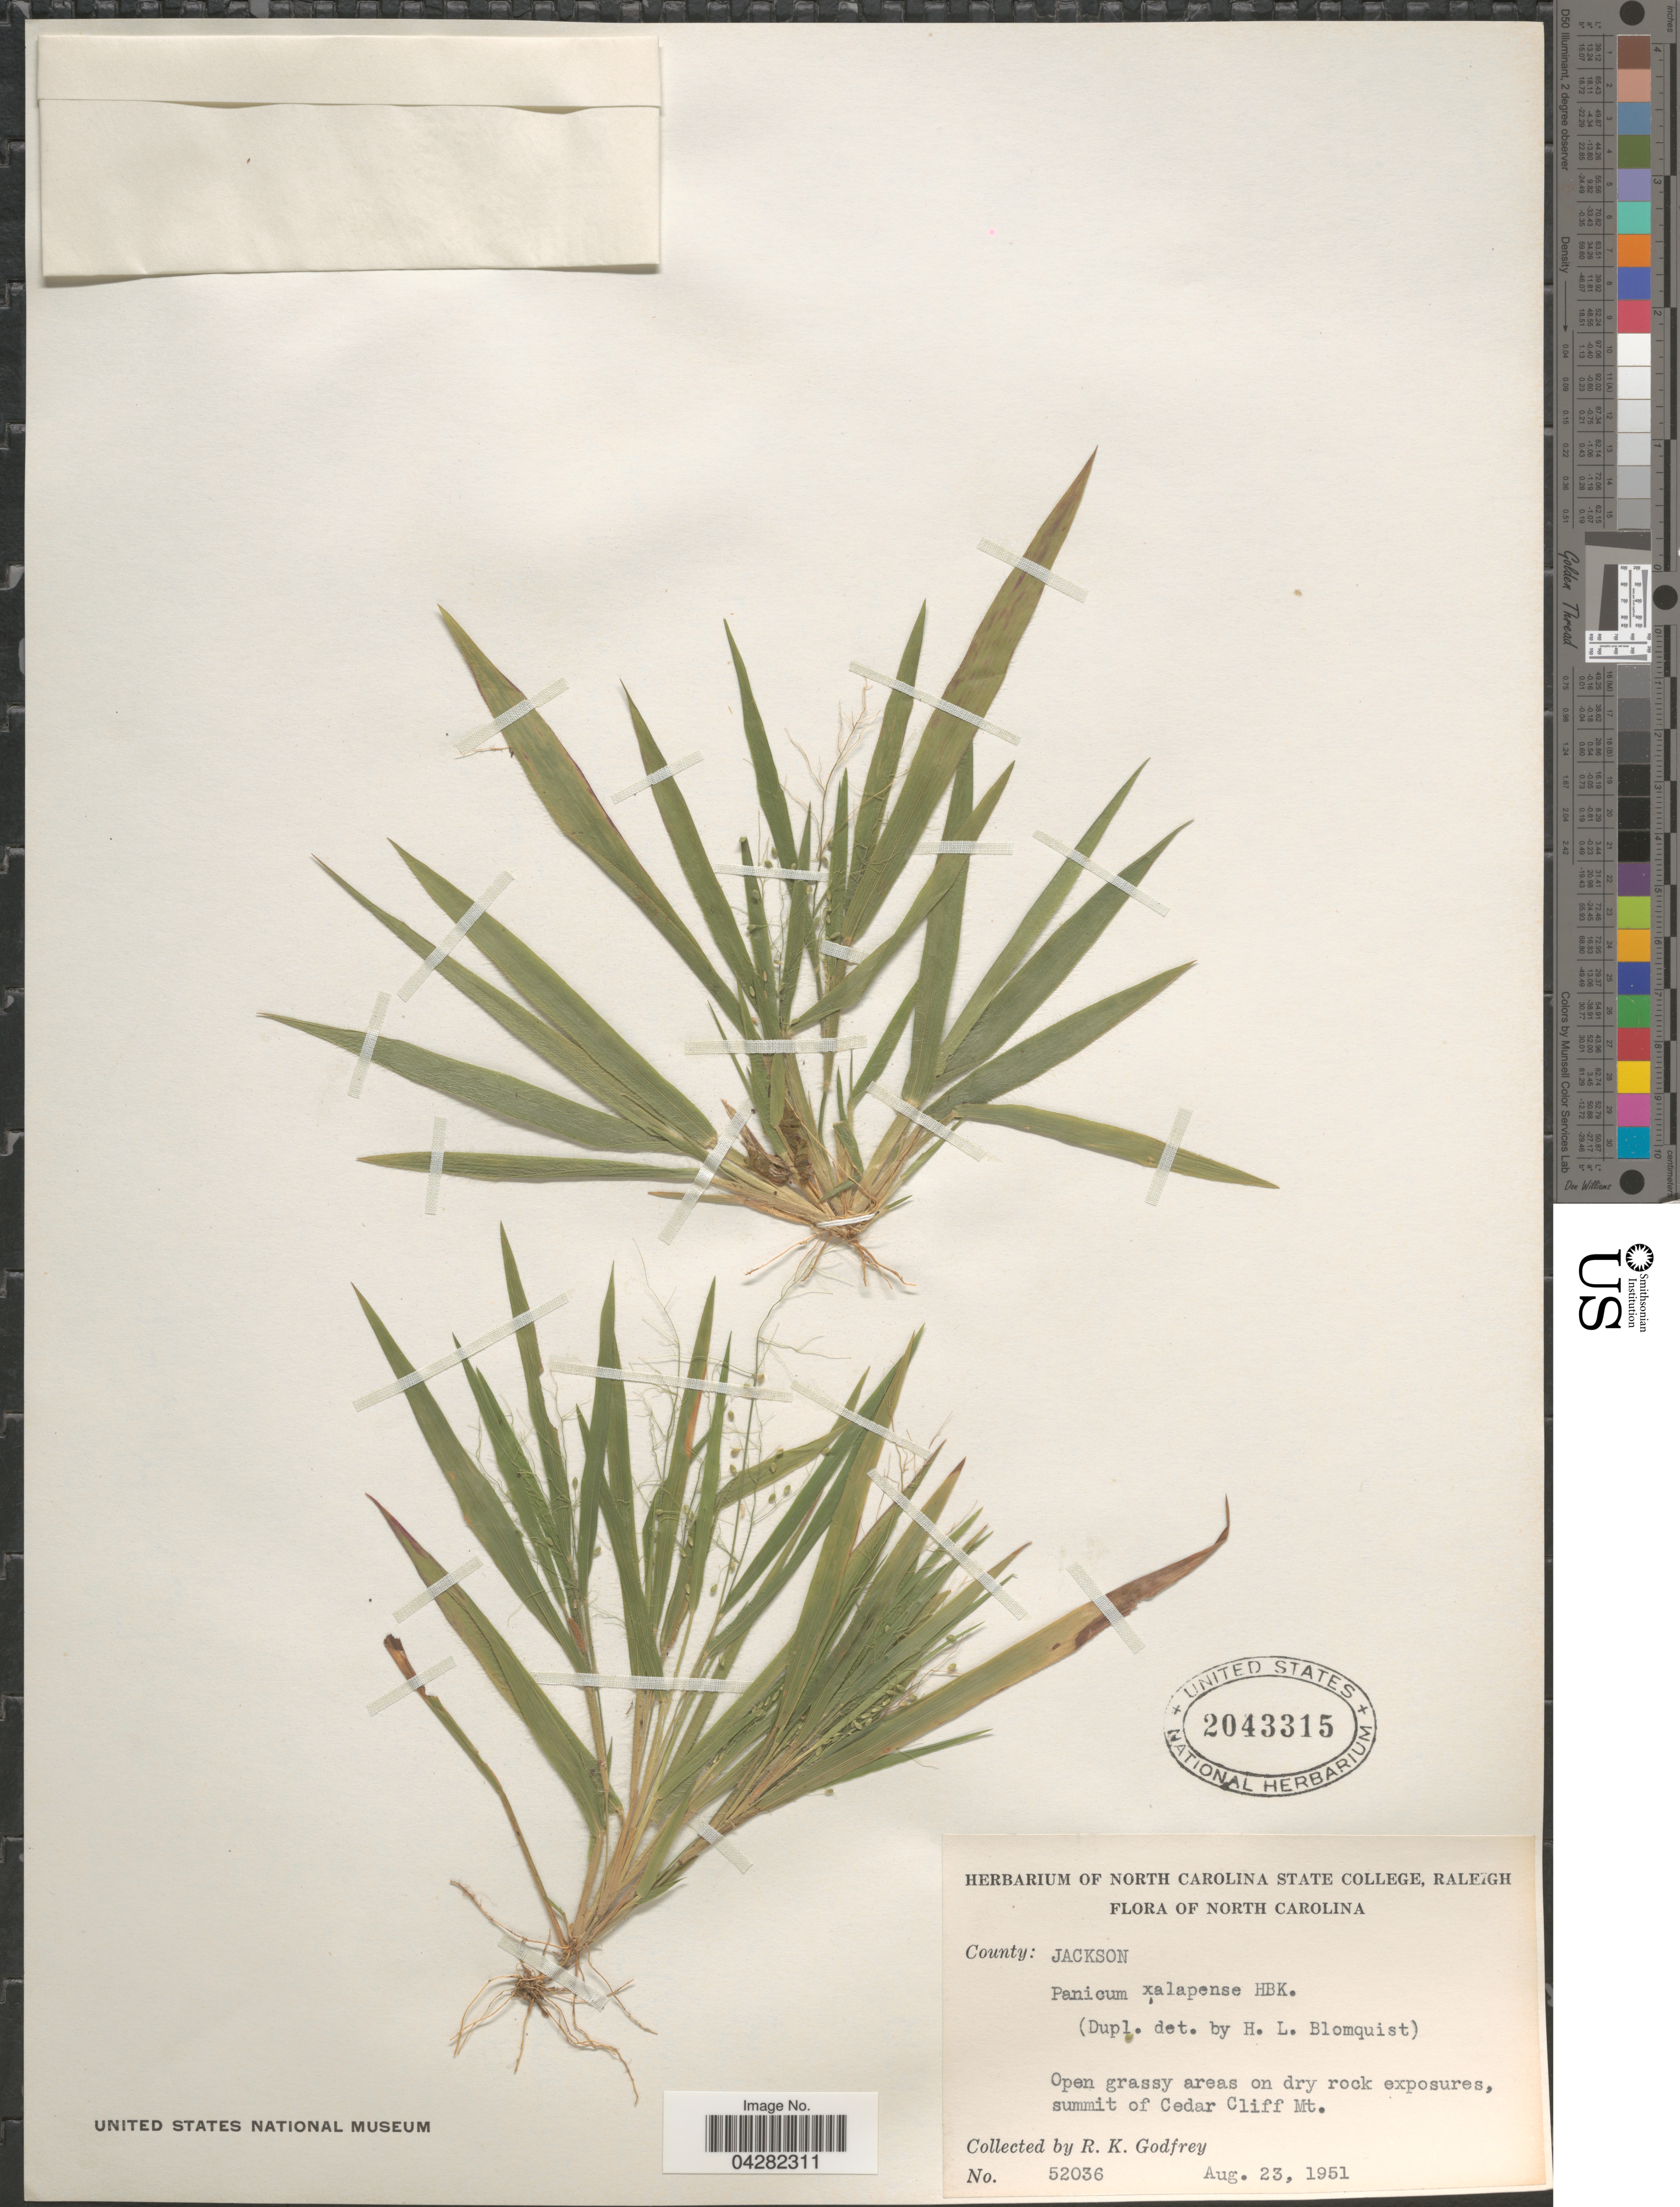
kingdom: Plantae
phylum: Tracheophyta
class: Liliopsida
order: Poales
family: Poaceae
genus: Dichanthelium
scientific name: Dichanthelium laxiflorum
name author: (Lam.) Gould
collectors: R. K. Godfrey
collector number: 52036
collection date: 1951-08-23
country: United States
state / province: North Carolina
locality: County: Jackson. Open grassy areas on dry rock exposures, summit of Cedar Cliff Mt.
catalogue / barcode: US 2043315